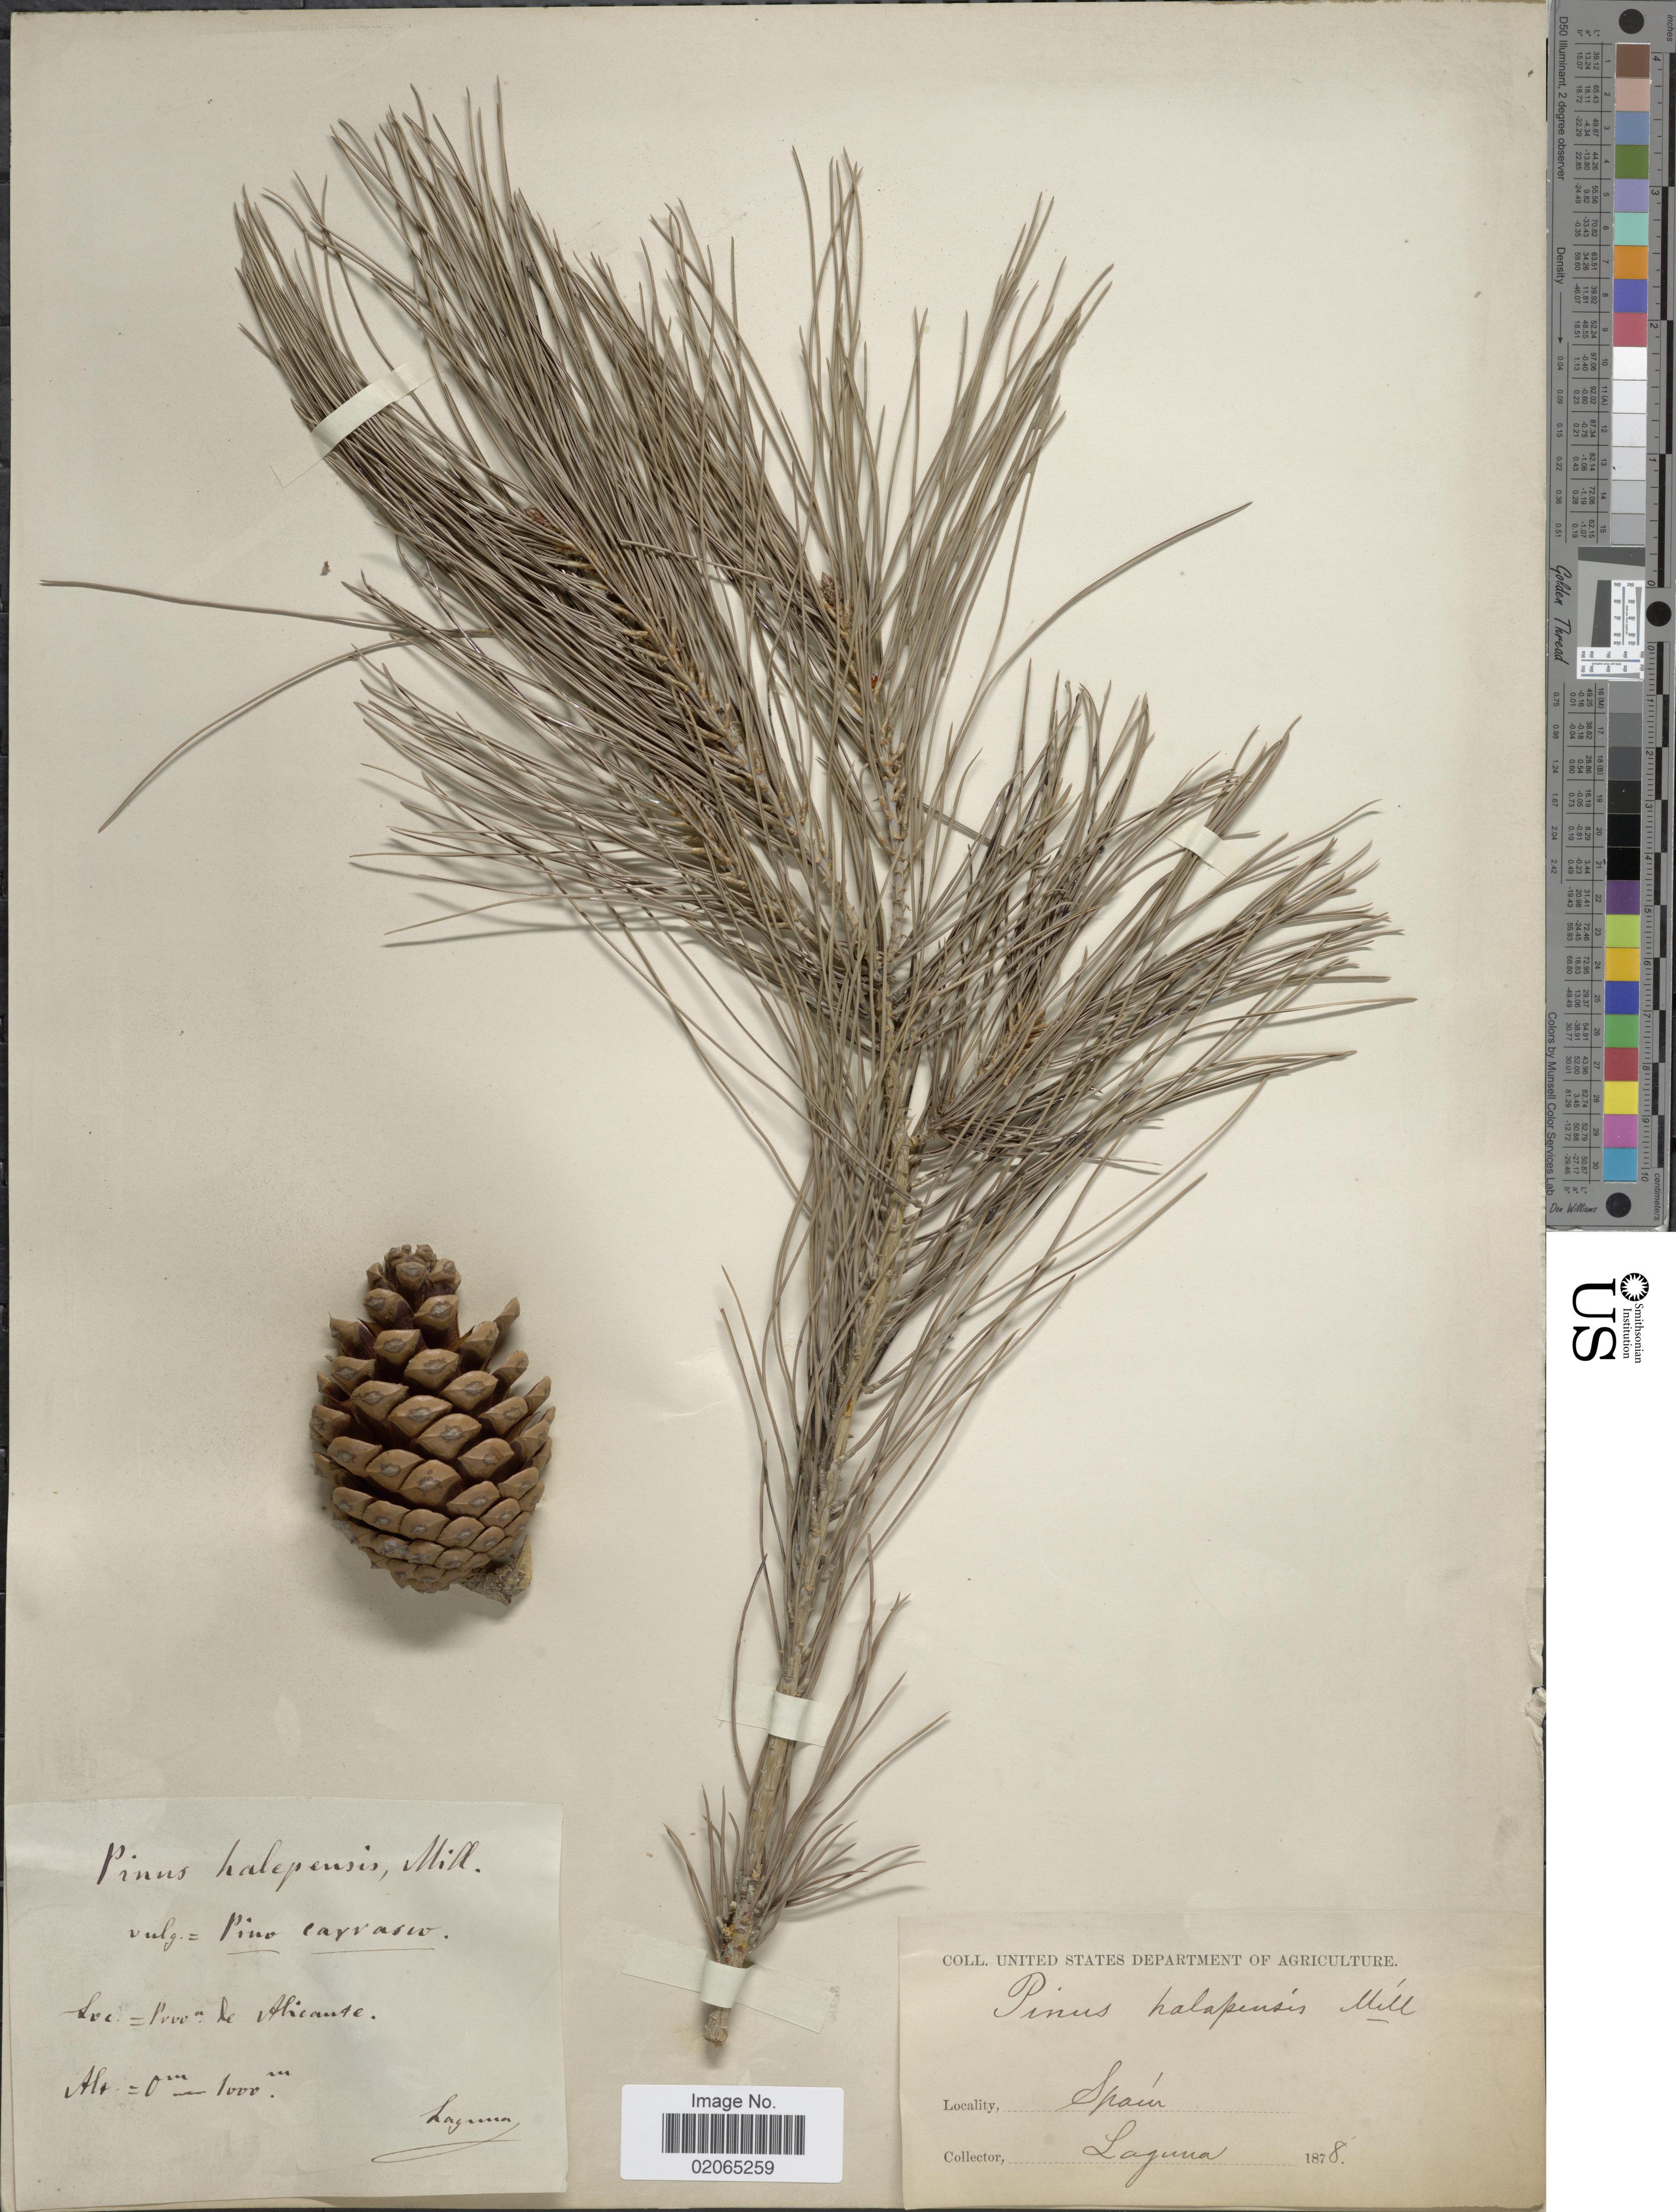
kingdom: Plantae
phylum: Tracheophyta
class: Pinopsida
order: Pinales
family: Pinaceae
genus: Pinus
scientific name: Pinus halepensis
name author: Mill.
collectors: -. Laguna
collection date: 1878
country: Spain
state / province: Valenciana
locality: Prov. de Alicante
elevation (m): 0